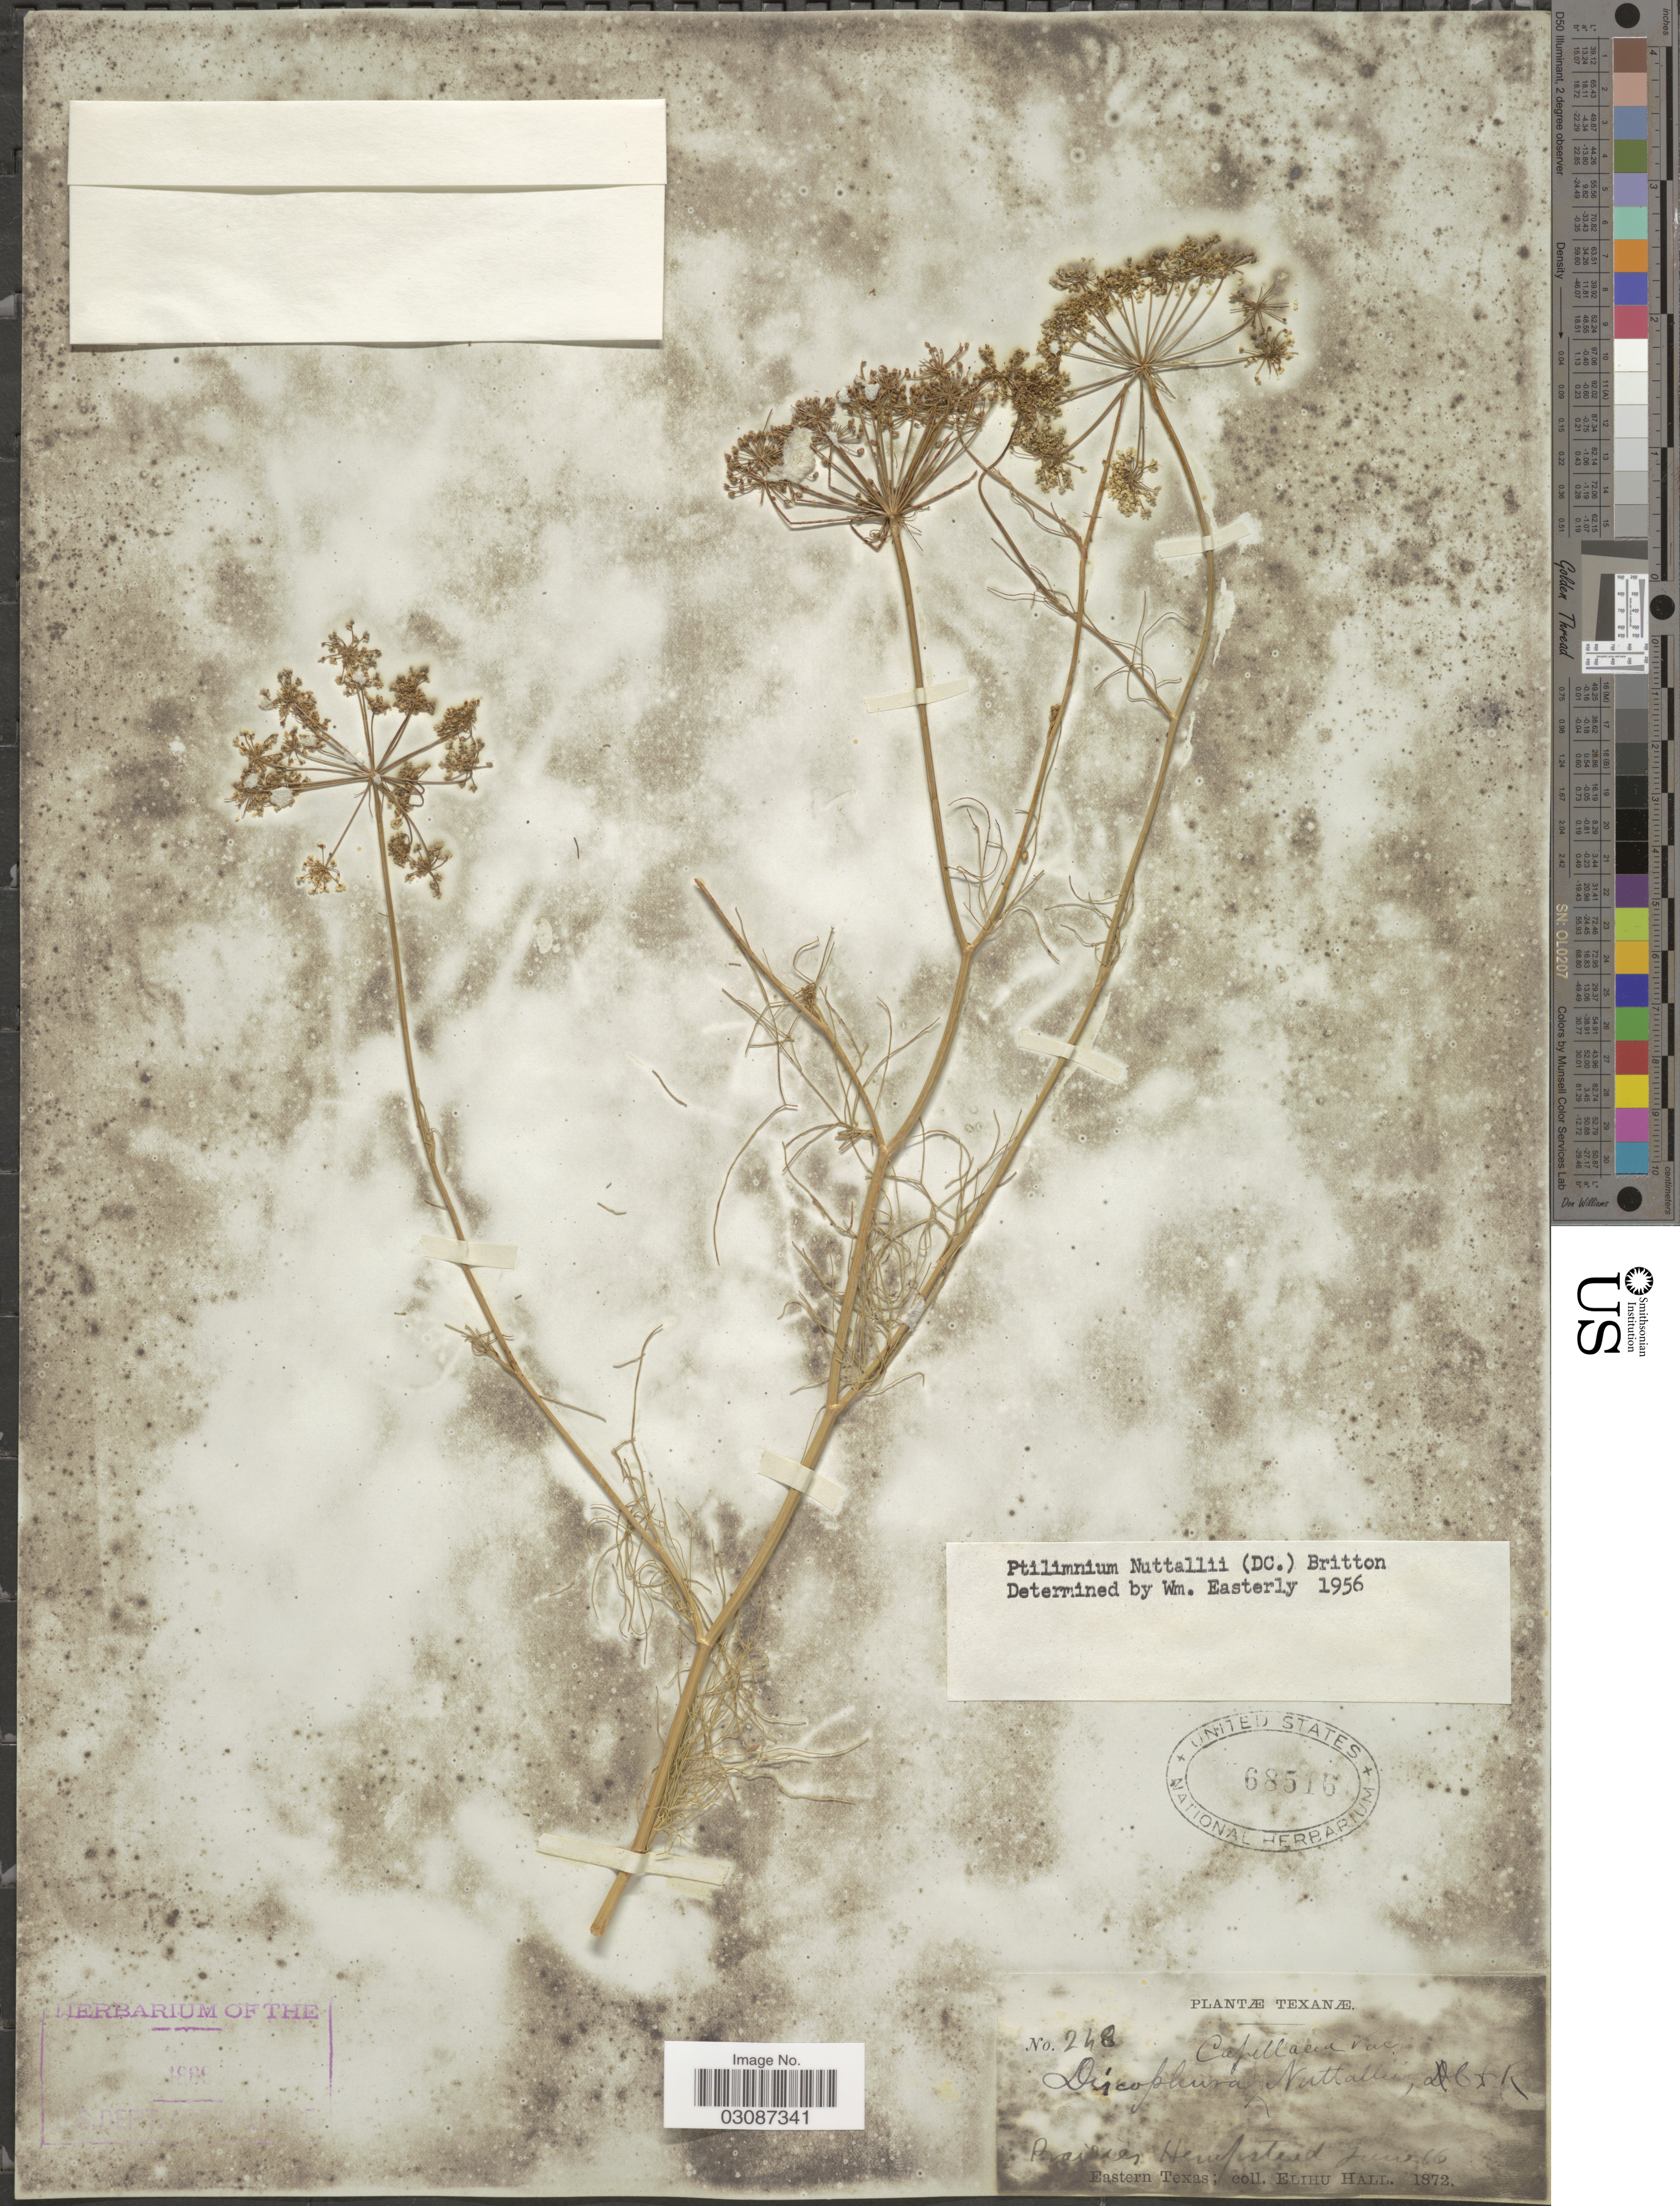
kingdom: Plantae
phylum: Tracheophyta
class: Magnoliopsida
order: Apiales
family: Apiaceae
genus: Ptilimnium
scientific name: Ptilimnium nuttallii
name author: (DC.) Britton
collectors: E. Hall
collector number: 248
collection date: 1872-06-16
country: United States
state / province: Texas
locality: Hempstead. Eastern Texas.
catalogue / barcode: US 68516